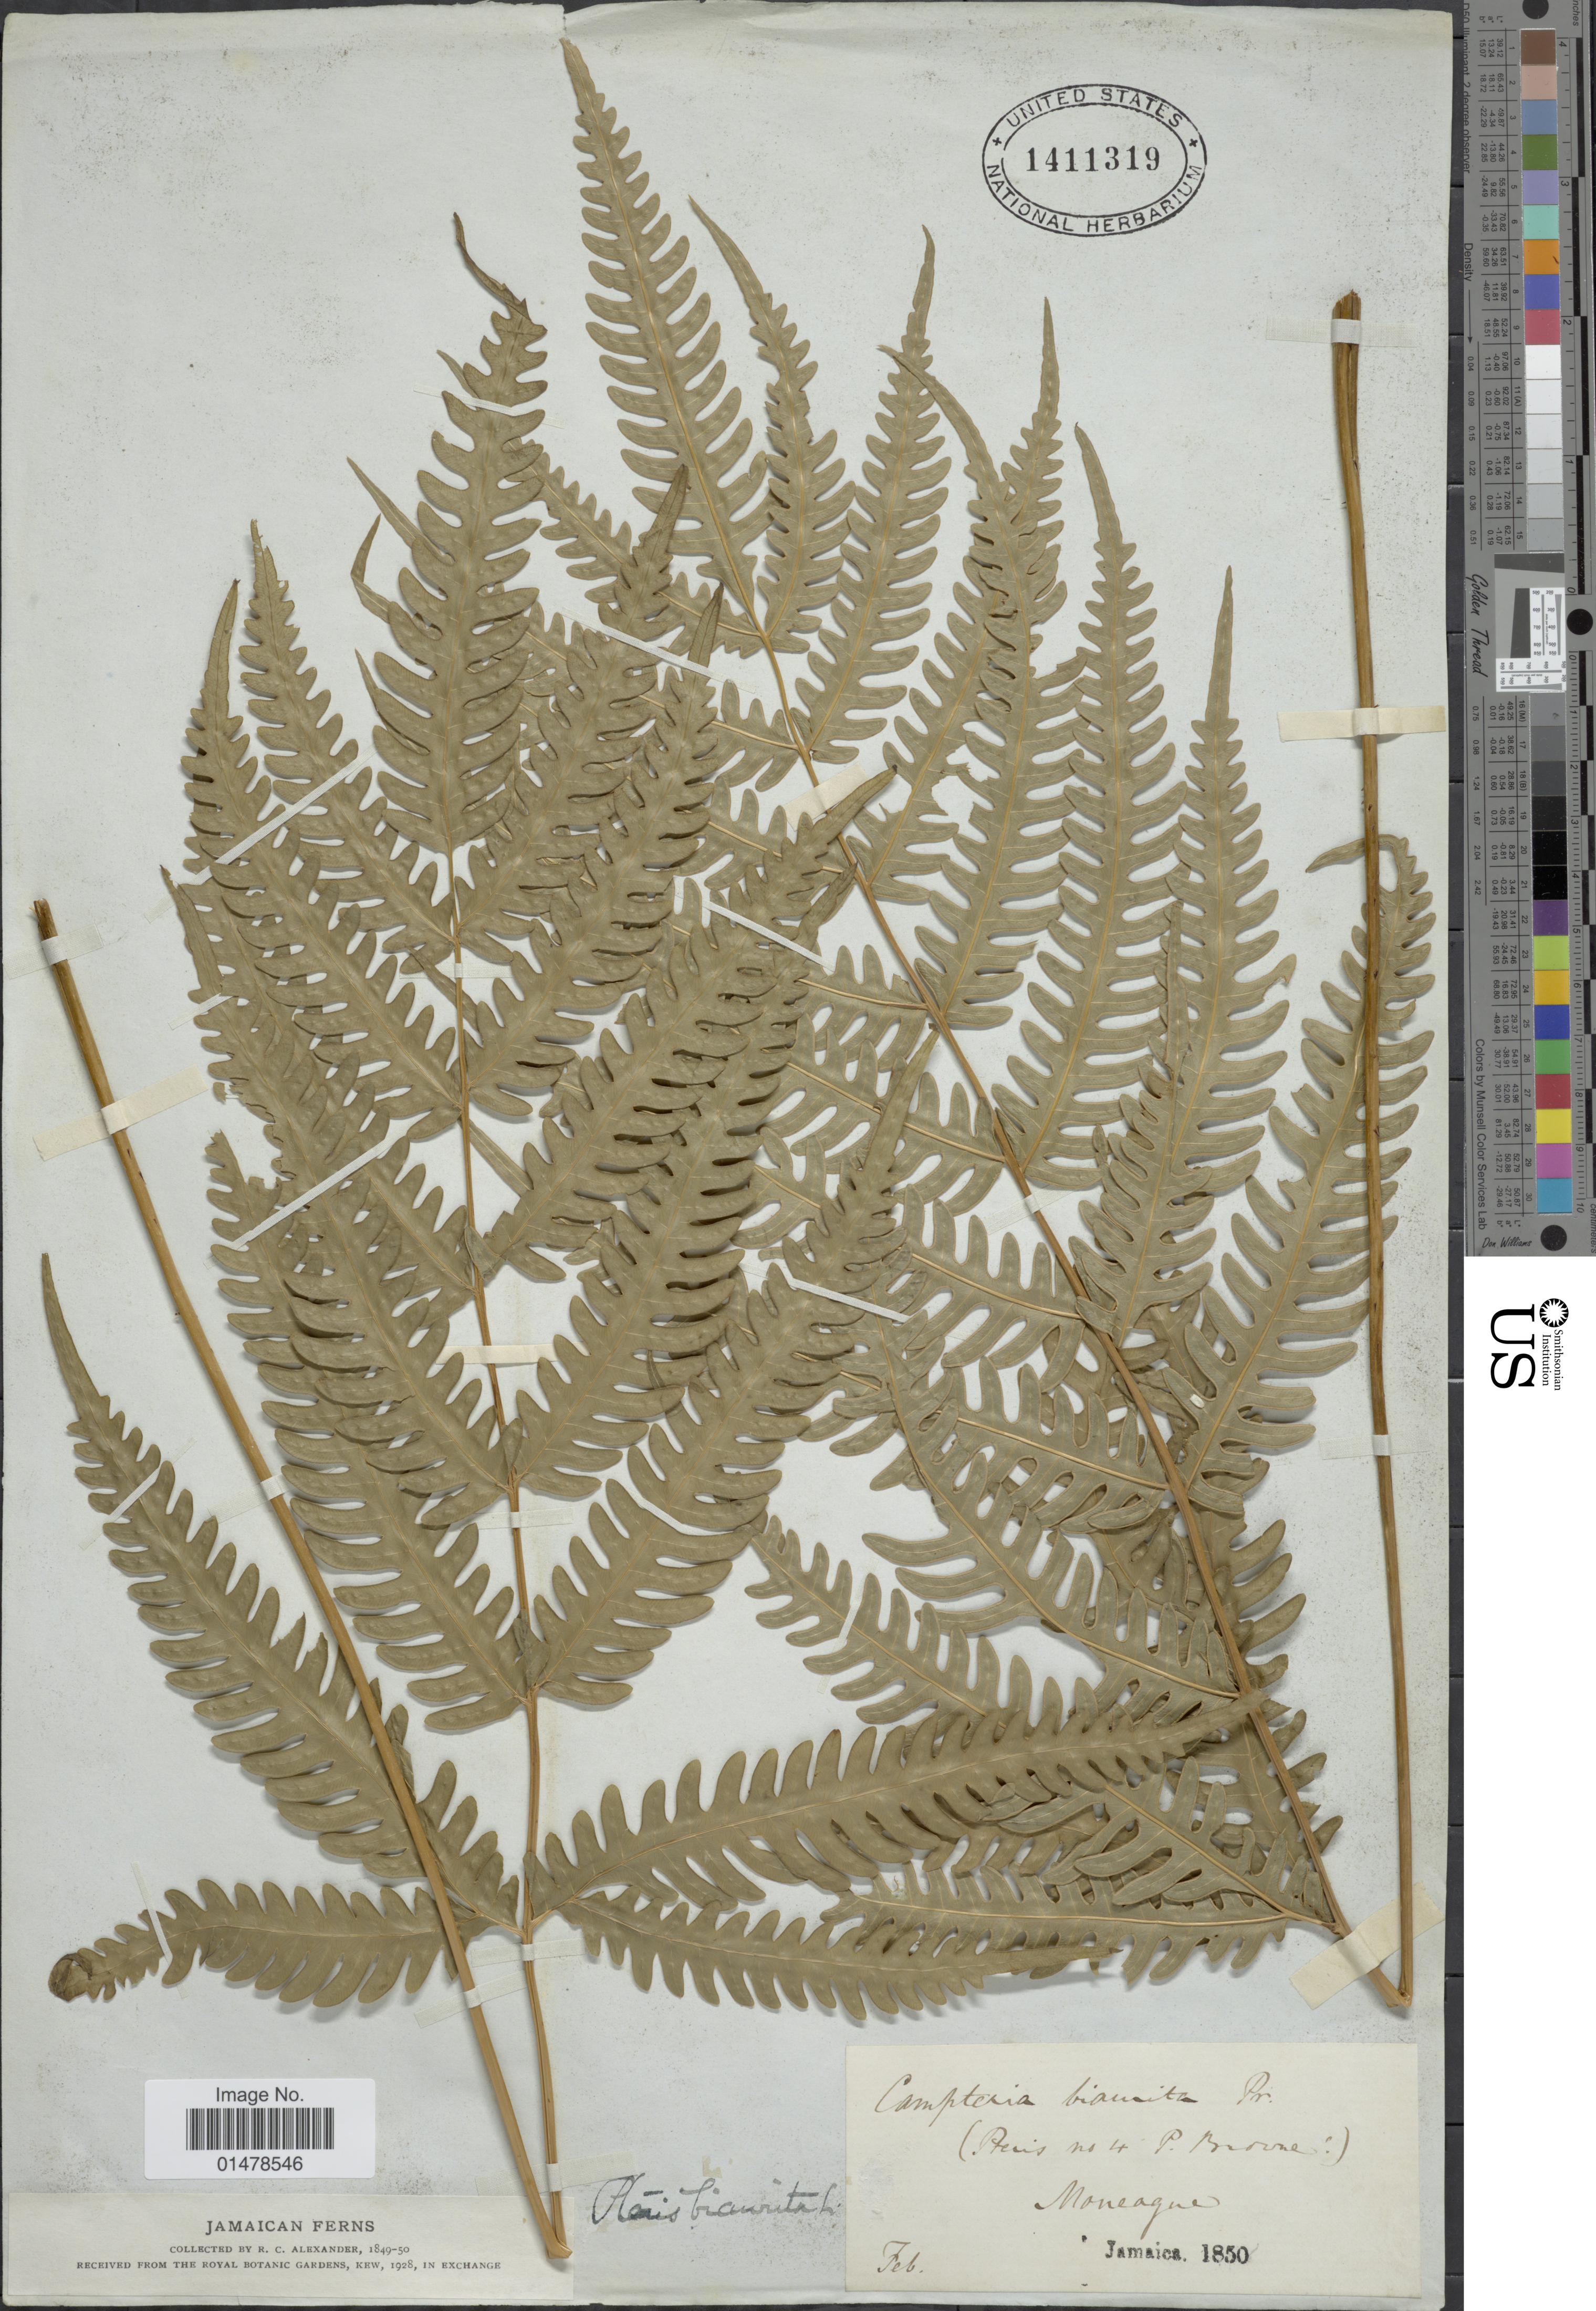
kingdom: Plantae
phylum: Tracheophyta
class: Polypodiopsida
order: Polypodiales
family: Pteridaceae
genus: Pteris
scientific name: Pteris biaurita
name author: L.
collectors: R. C. Alexander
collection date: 1850-02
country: Jamaica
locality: Moneagne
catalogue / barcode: US 1411319